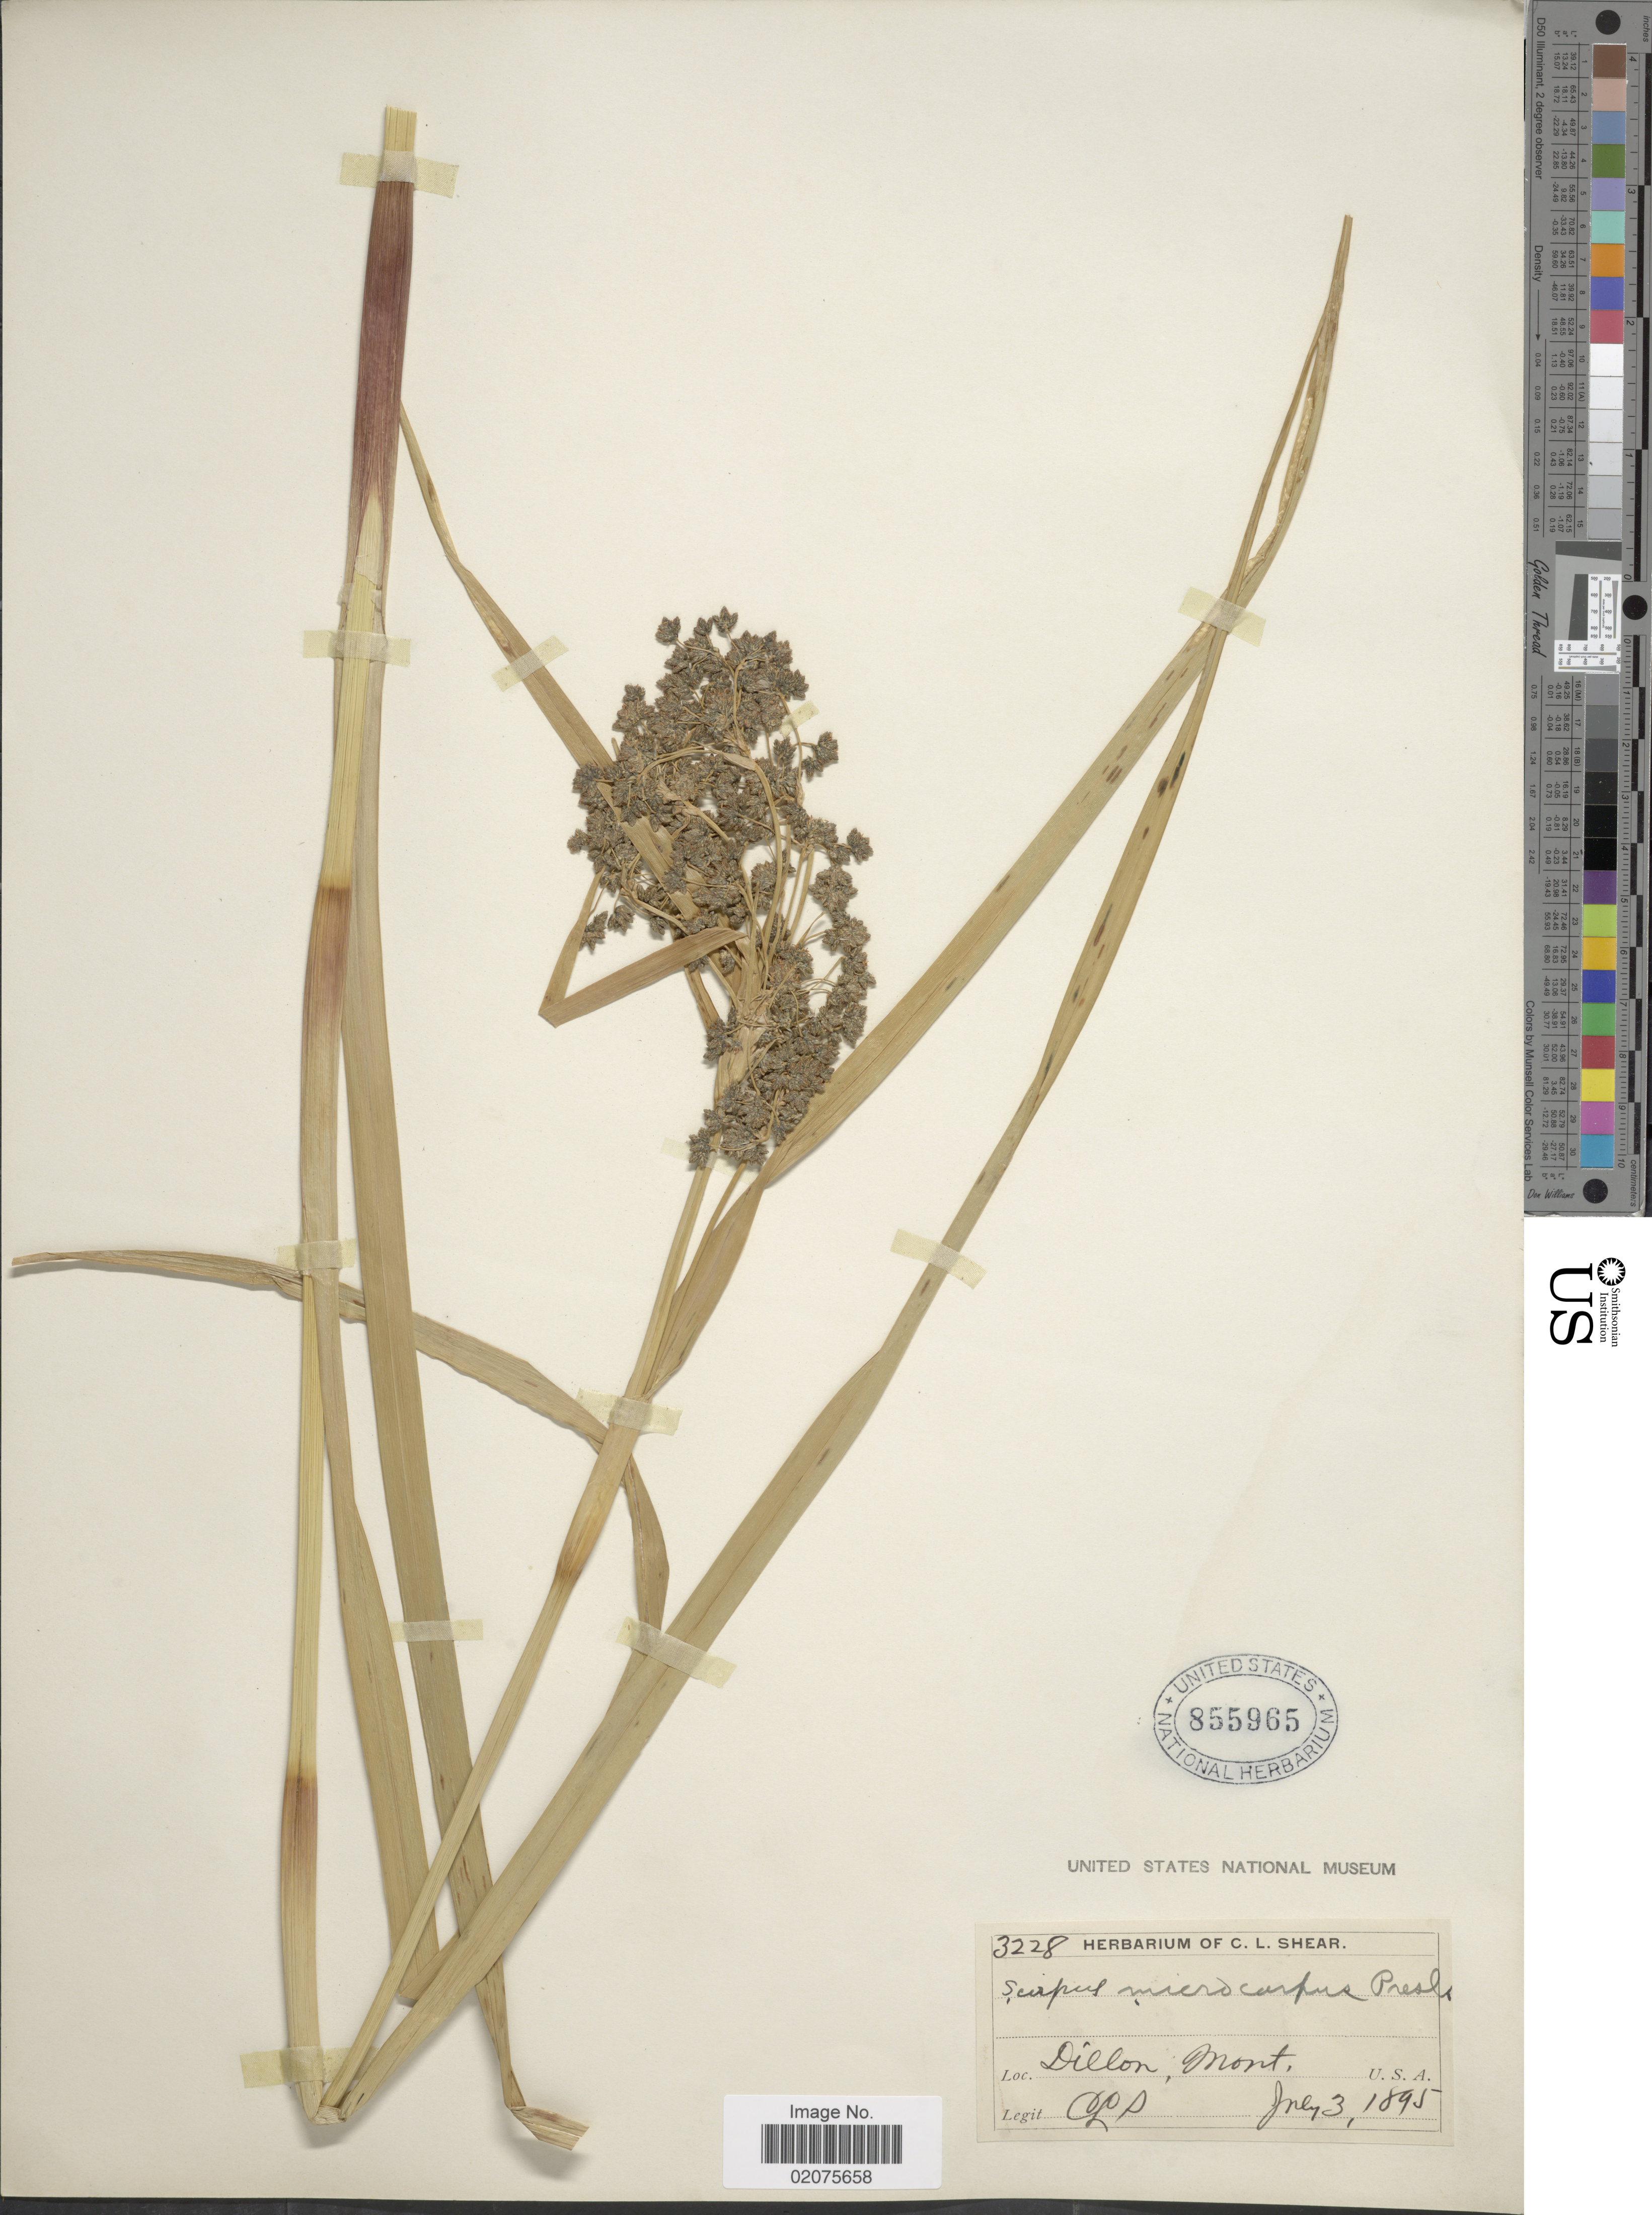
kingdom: Plantae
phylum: Tracheophyta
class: Liliopsida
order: Poales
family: Cyperaceae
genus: Scirpus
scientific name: Scirpus microcarpus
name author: J. Presl & C. Presl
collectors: C. L. Shear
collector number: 3228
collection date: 1895-07-03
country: United States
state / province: Montana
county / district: Beaverhead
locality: Dillon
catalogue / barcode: US 855965